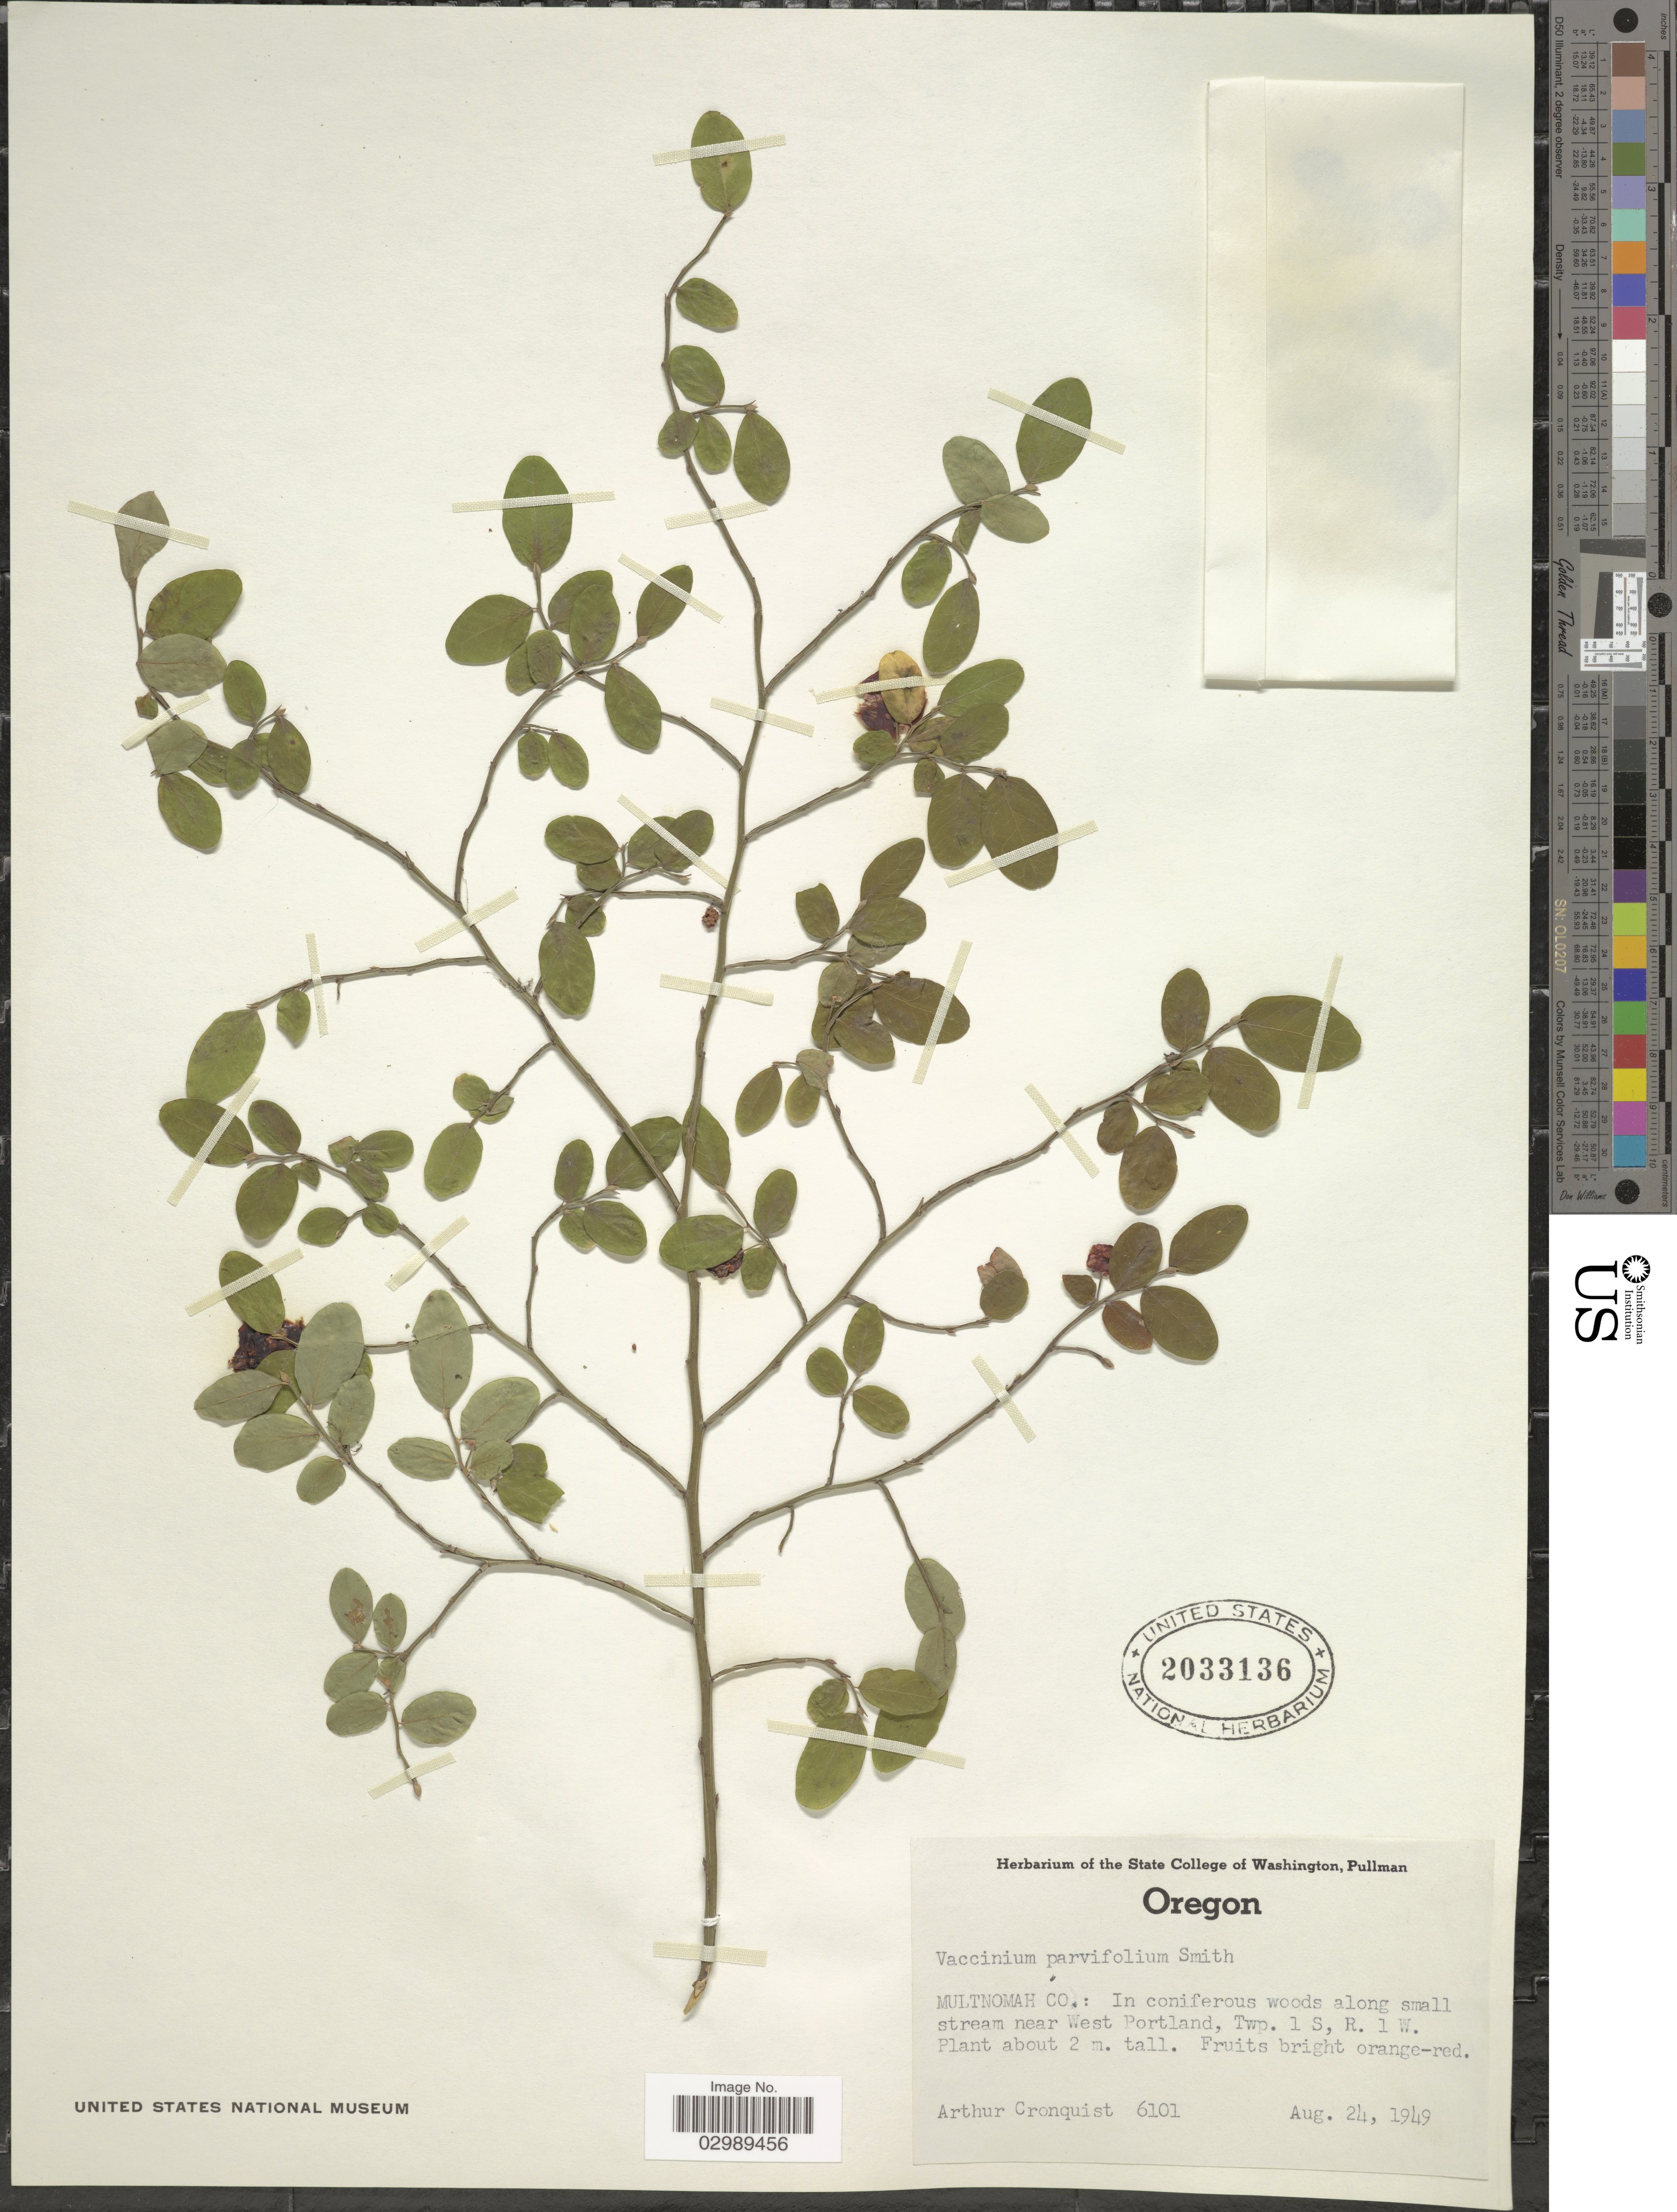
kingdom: Plantae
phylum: Tracheophyta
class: Magnoliopsida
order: Ericales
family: Ericaceae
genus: Vaccinium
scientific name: Vaccinium parvifolium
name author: Small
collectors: A. J. Cronquist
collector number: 6101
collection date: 1949-08-24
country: United States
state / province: Oregon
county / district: Multnomah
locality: Multnomah Co.: In coniferous woods along small stream near West Portland, Twp. 1S, R1W.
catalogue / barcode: US 2033136